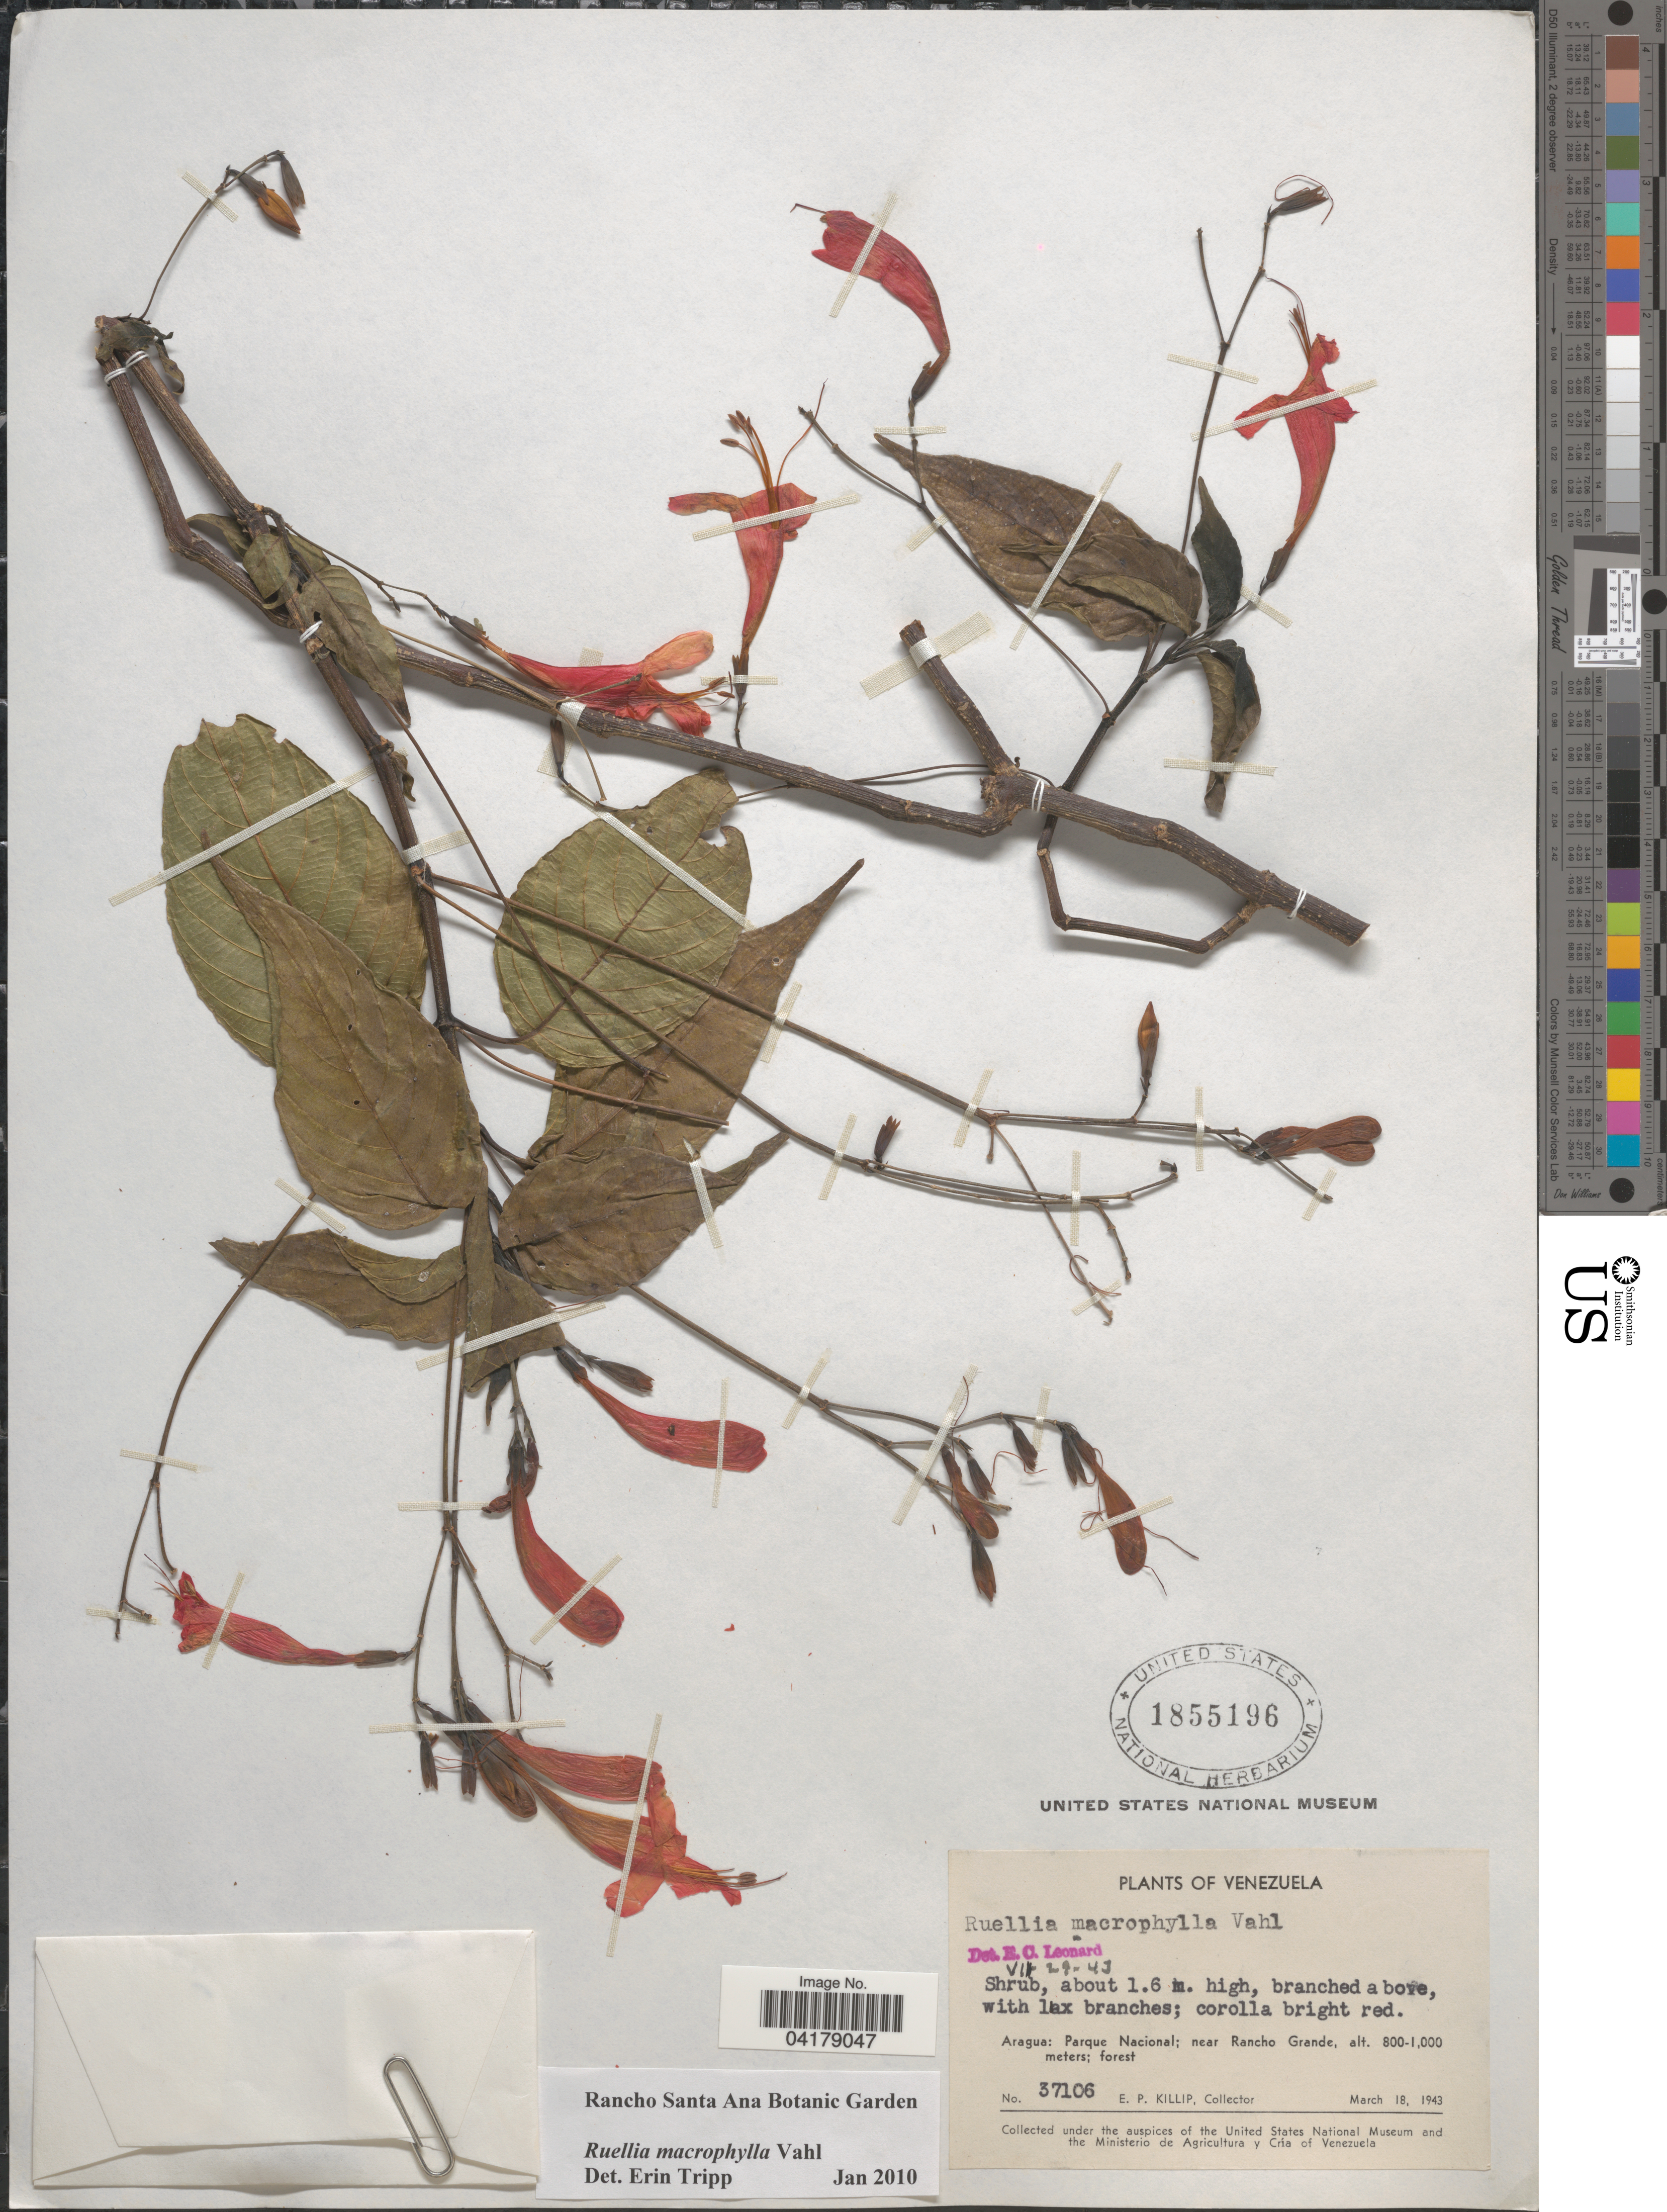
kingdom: Plantae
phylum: Tracheophyta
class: Magnoliopsida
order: Lamiales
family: Acanthaceae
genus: Ruellia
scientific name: Ruellia macrophylla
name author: Vahl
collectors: E. P. Killip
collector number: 37106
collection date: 1943-03-18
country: Venezuela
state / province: Aragua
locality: Parque Nacional; near Rancho Grande.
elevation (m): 800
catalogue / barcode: US 1855196